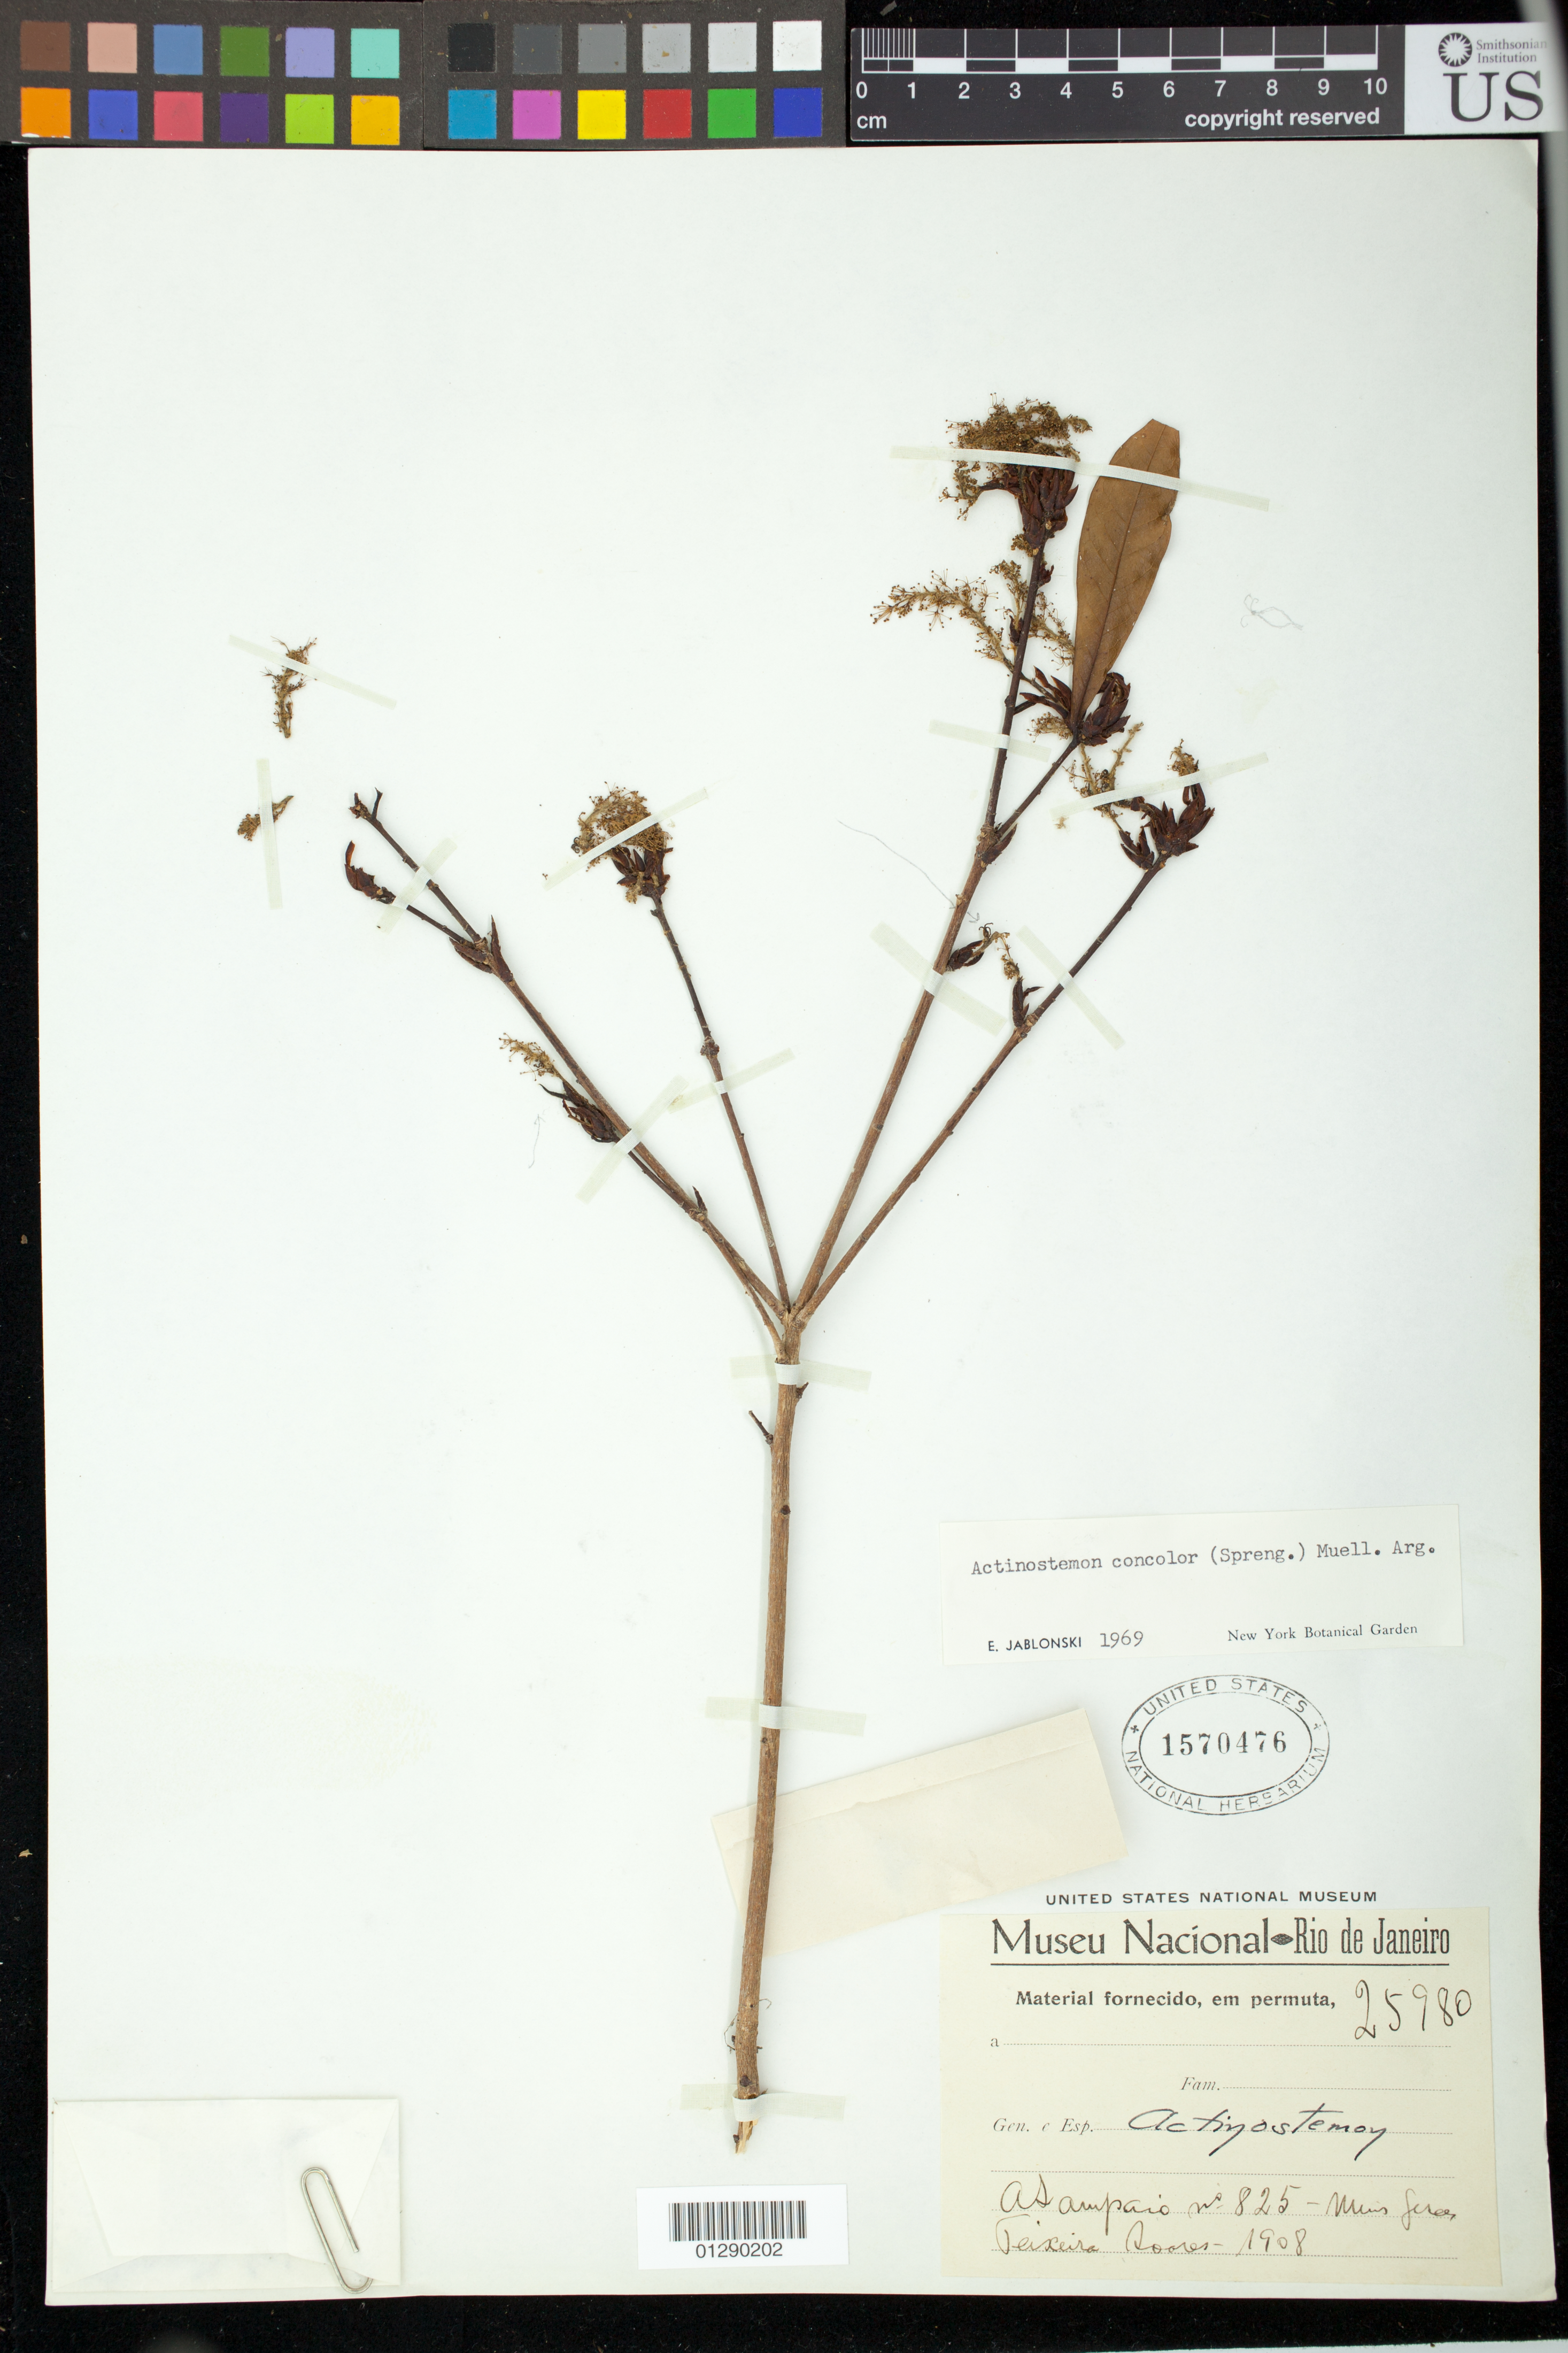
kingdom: Plantae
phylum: Tracheophyta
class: Magnoliopsida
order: Malpighiales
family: Euphorbiaceae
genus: Actinostemon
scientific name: Actinostemon verticillatus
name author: (Klotzsch) Baill.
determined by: Külkamp, Josimar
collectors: A. J. Sampaio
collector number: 825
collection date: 1908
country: Brazil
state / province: Minas Gerais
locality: Teixeira Soares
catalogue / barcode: US 1570476